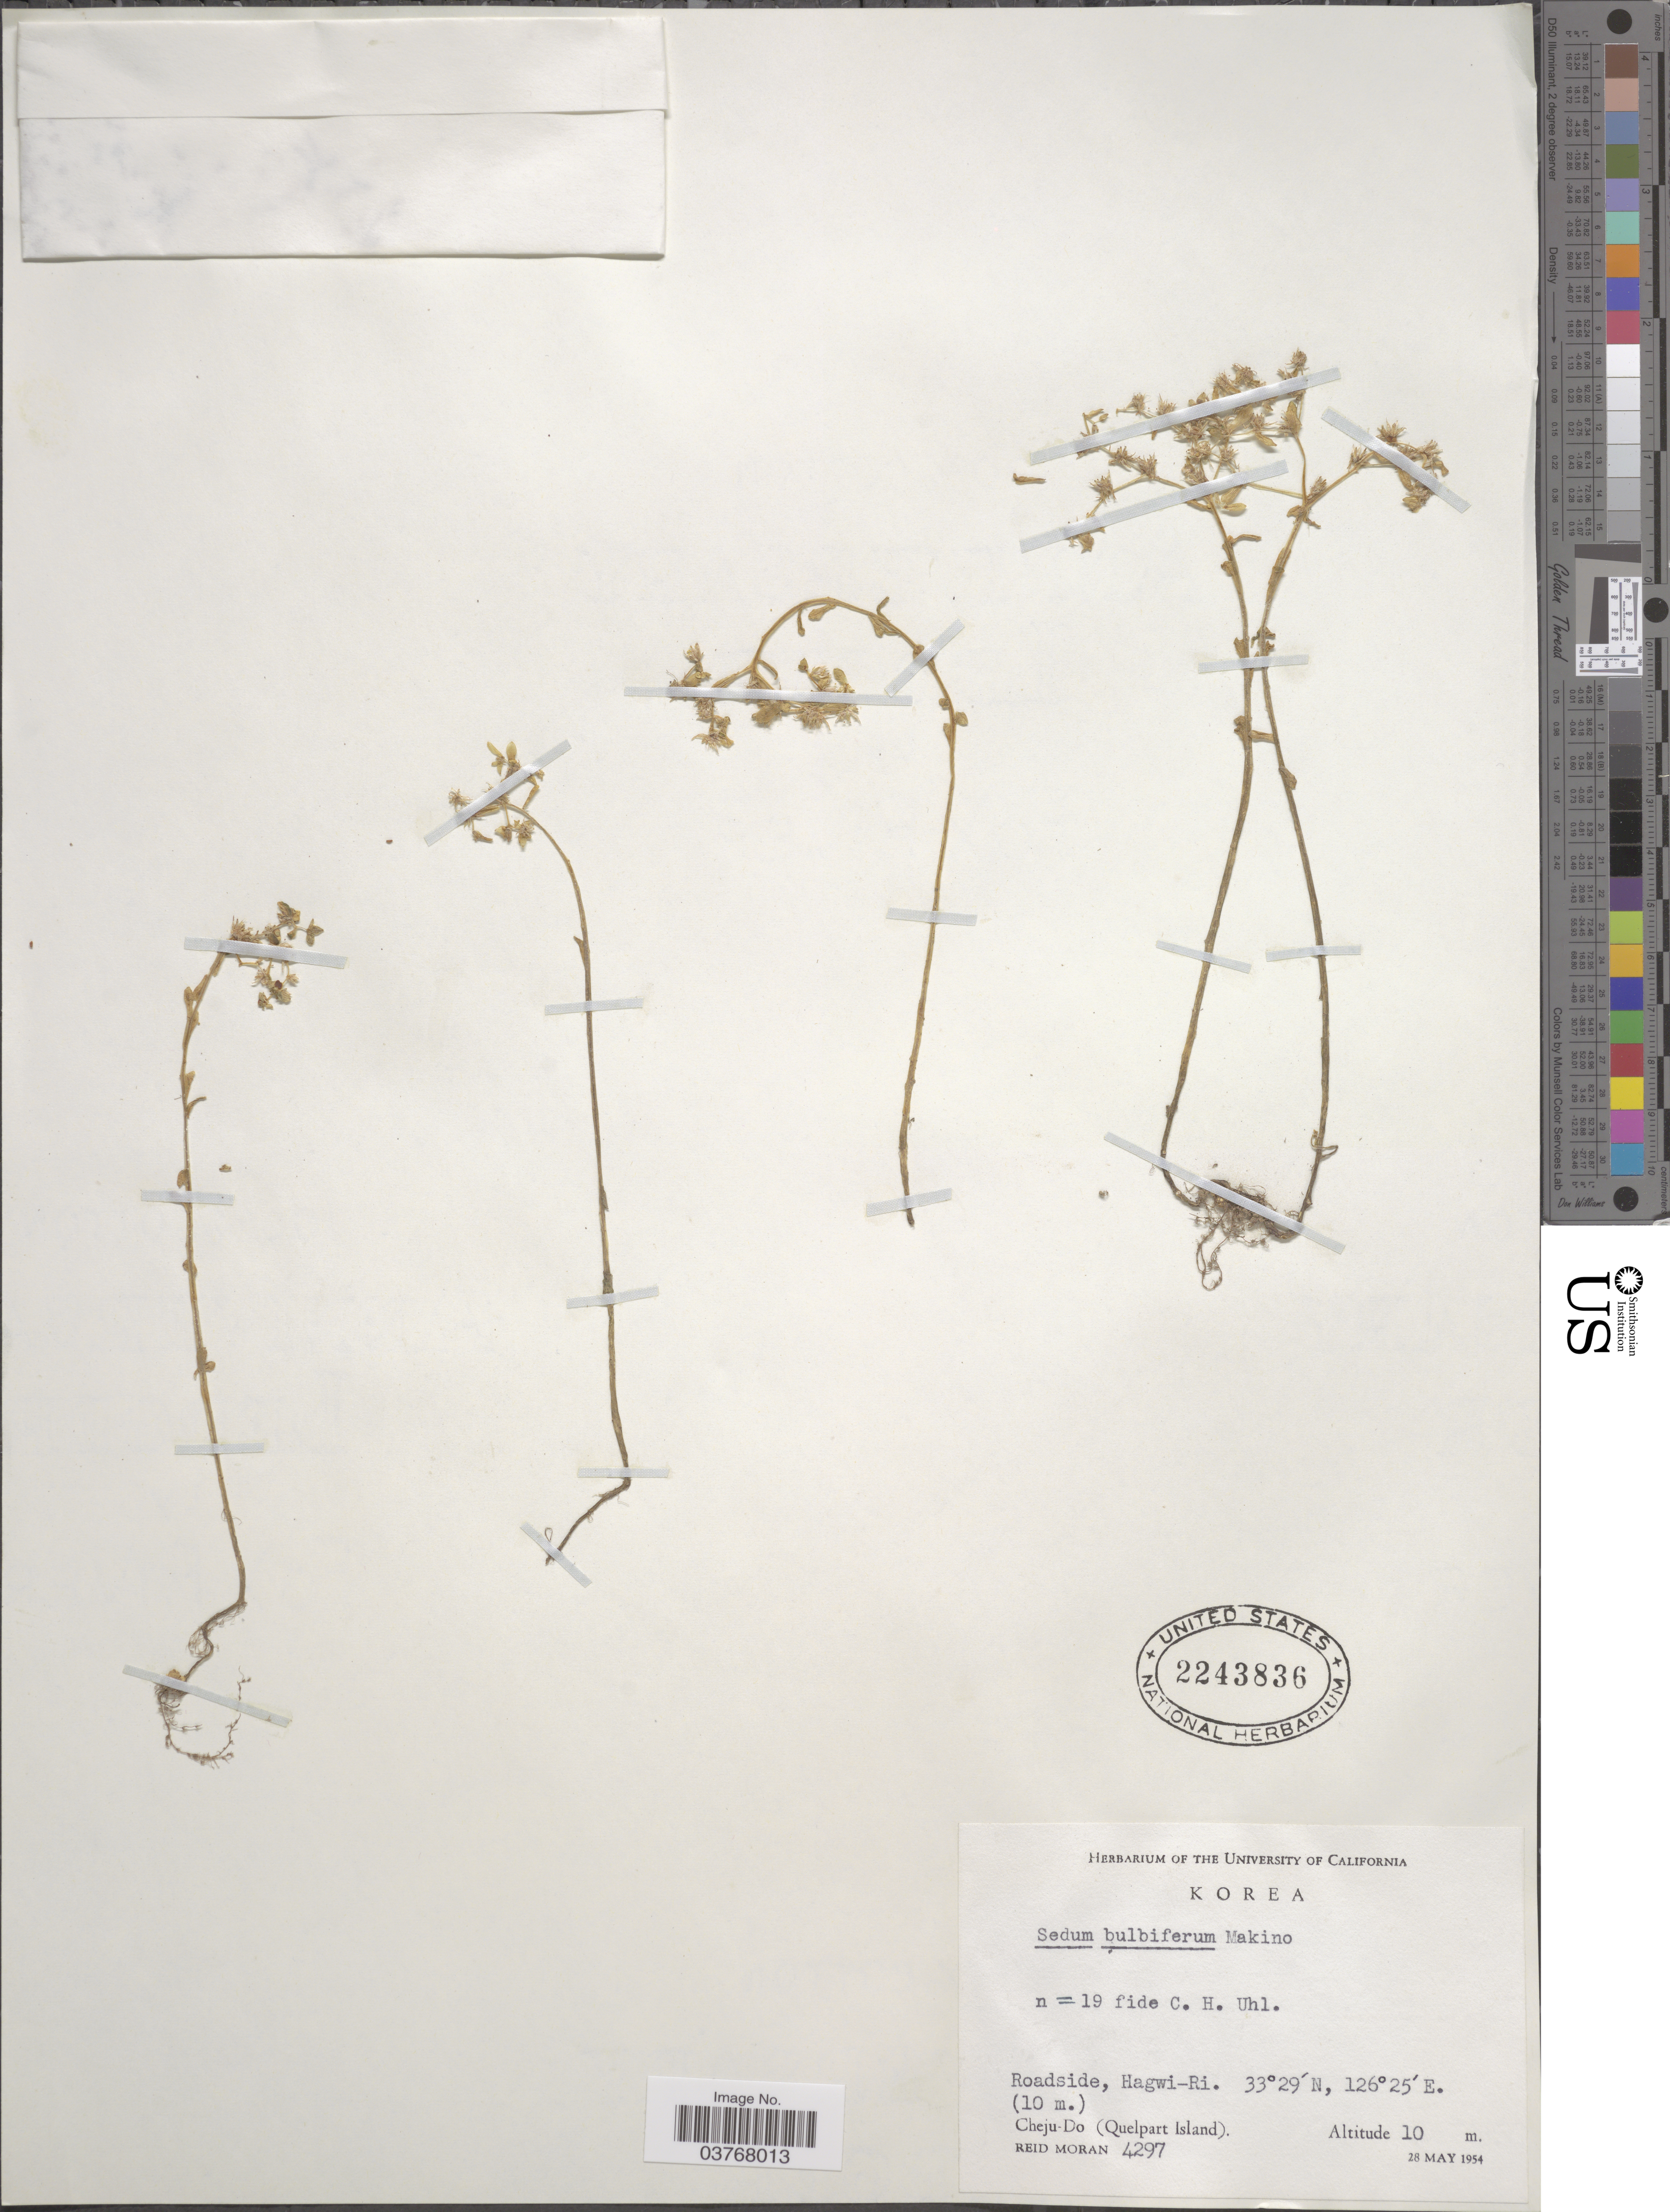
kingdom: Plantae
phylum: Tracheophyta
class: Magnoliopsida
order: Saxifragales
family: Crassulaceae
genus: Sedum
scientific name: Sedum bulbiferum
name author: Makino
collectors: R. Moran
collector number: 4297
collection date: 1954-05-28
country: South Korea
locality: Korea. Roadside, Hagwi-Ri. Cheju-do (Quelpart Island).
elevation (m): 10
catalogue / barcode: US 2243836